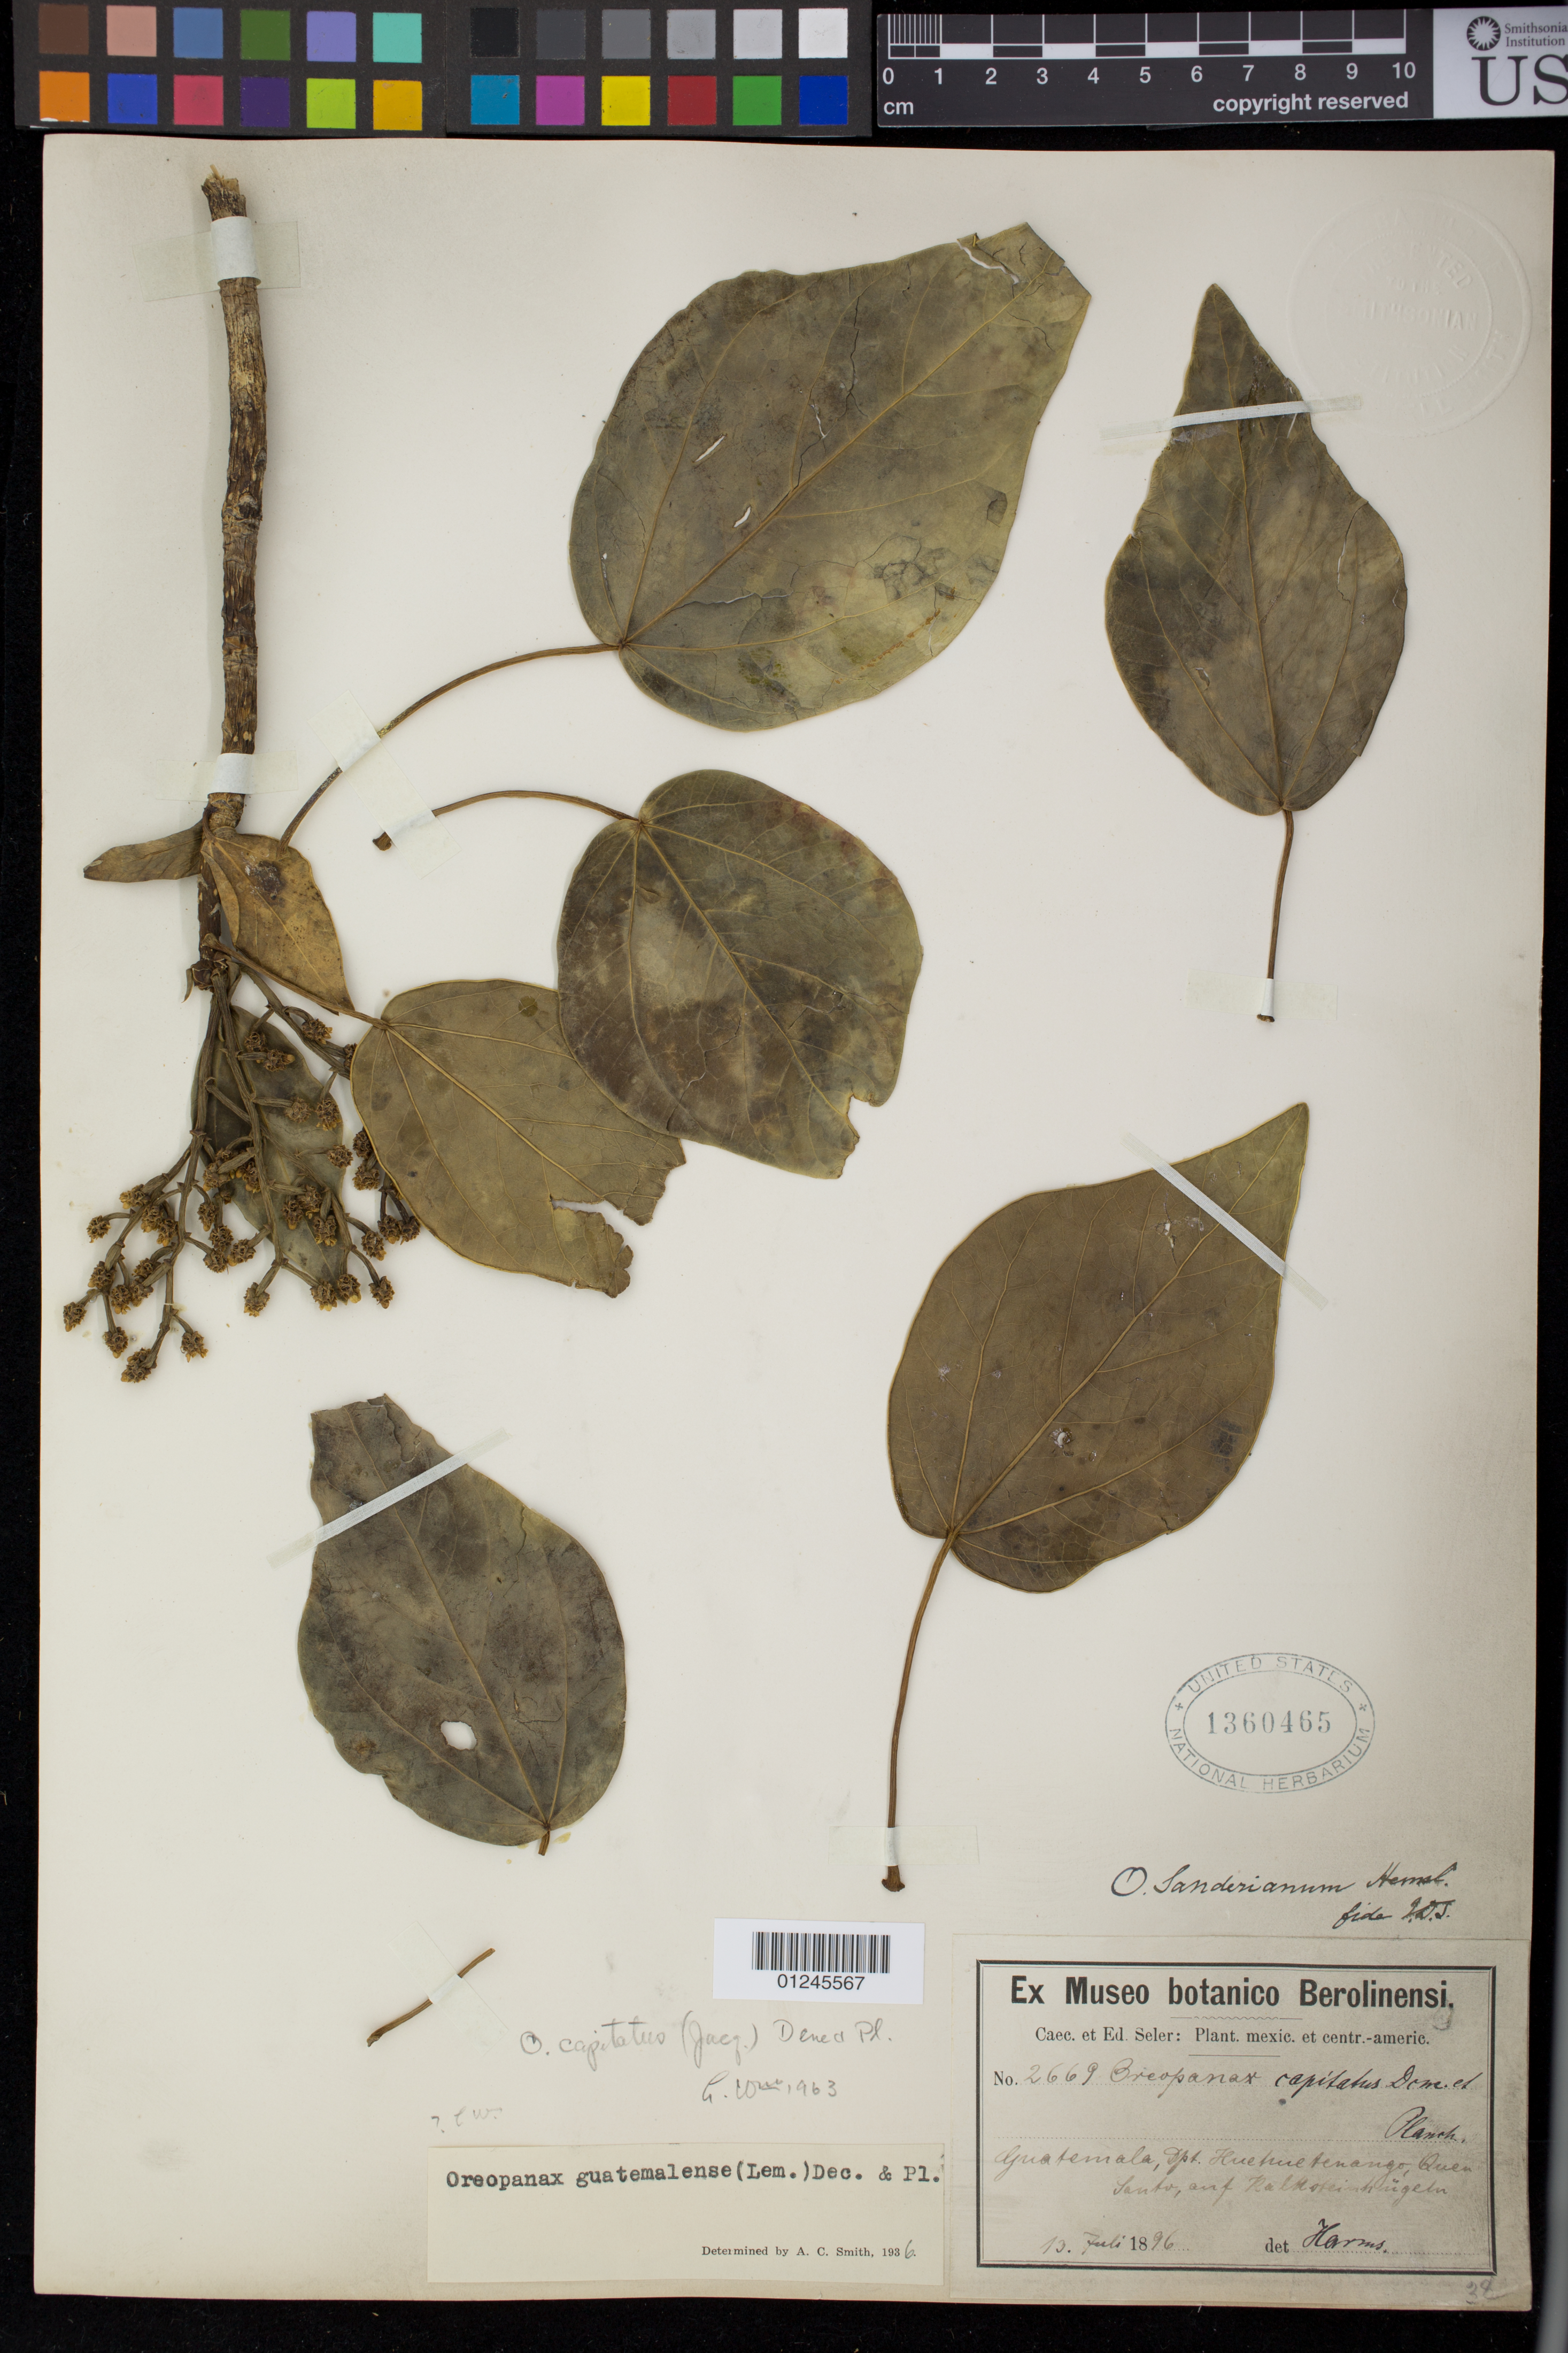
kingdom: Plantae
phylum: Tracheophyta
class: Magnoliopsida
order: Apiales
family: Araliaceae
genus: Oreopanax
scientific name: Oreopanax capitatus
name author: (Jacq.) Decne. & Planch.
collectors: E. Seler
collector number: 2669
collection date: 1896-07-13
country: Guatemala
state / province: Huehuetenango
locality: Quen Santo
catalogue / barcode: US 1360465